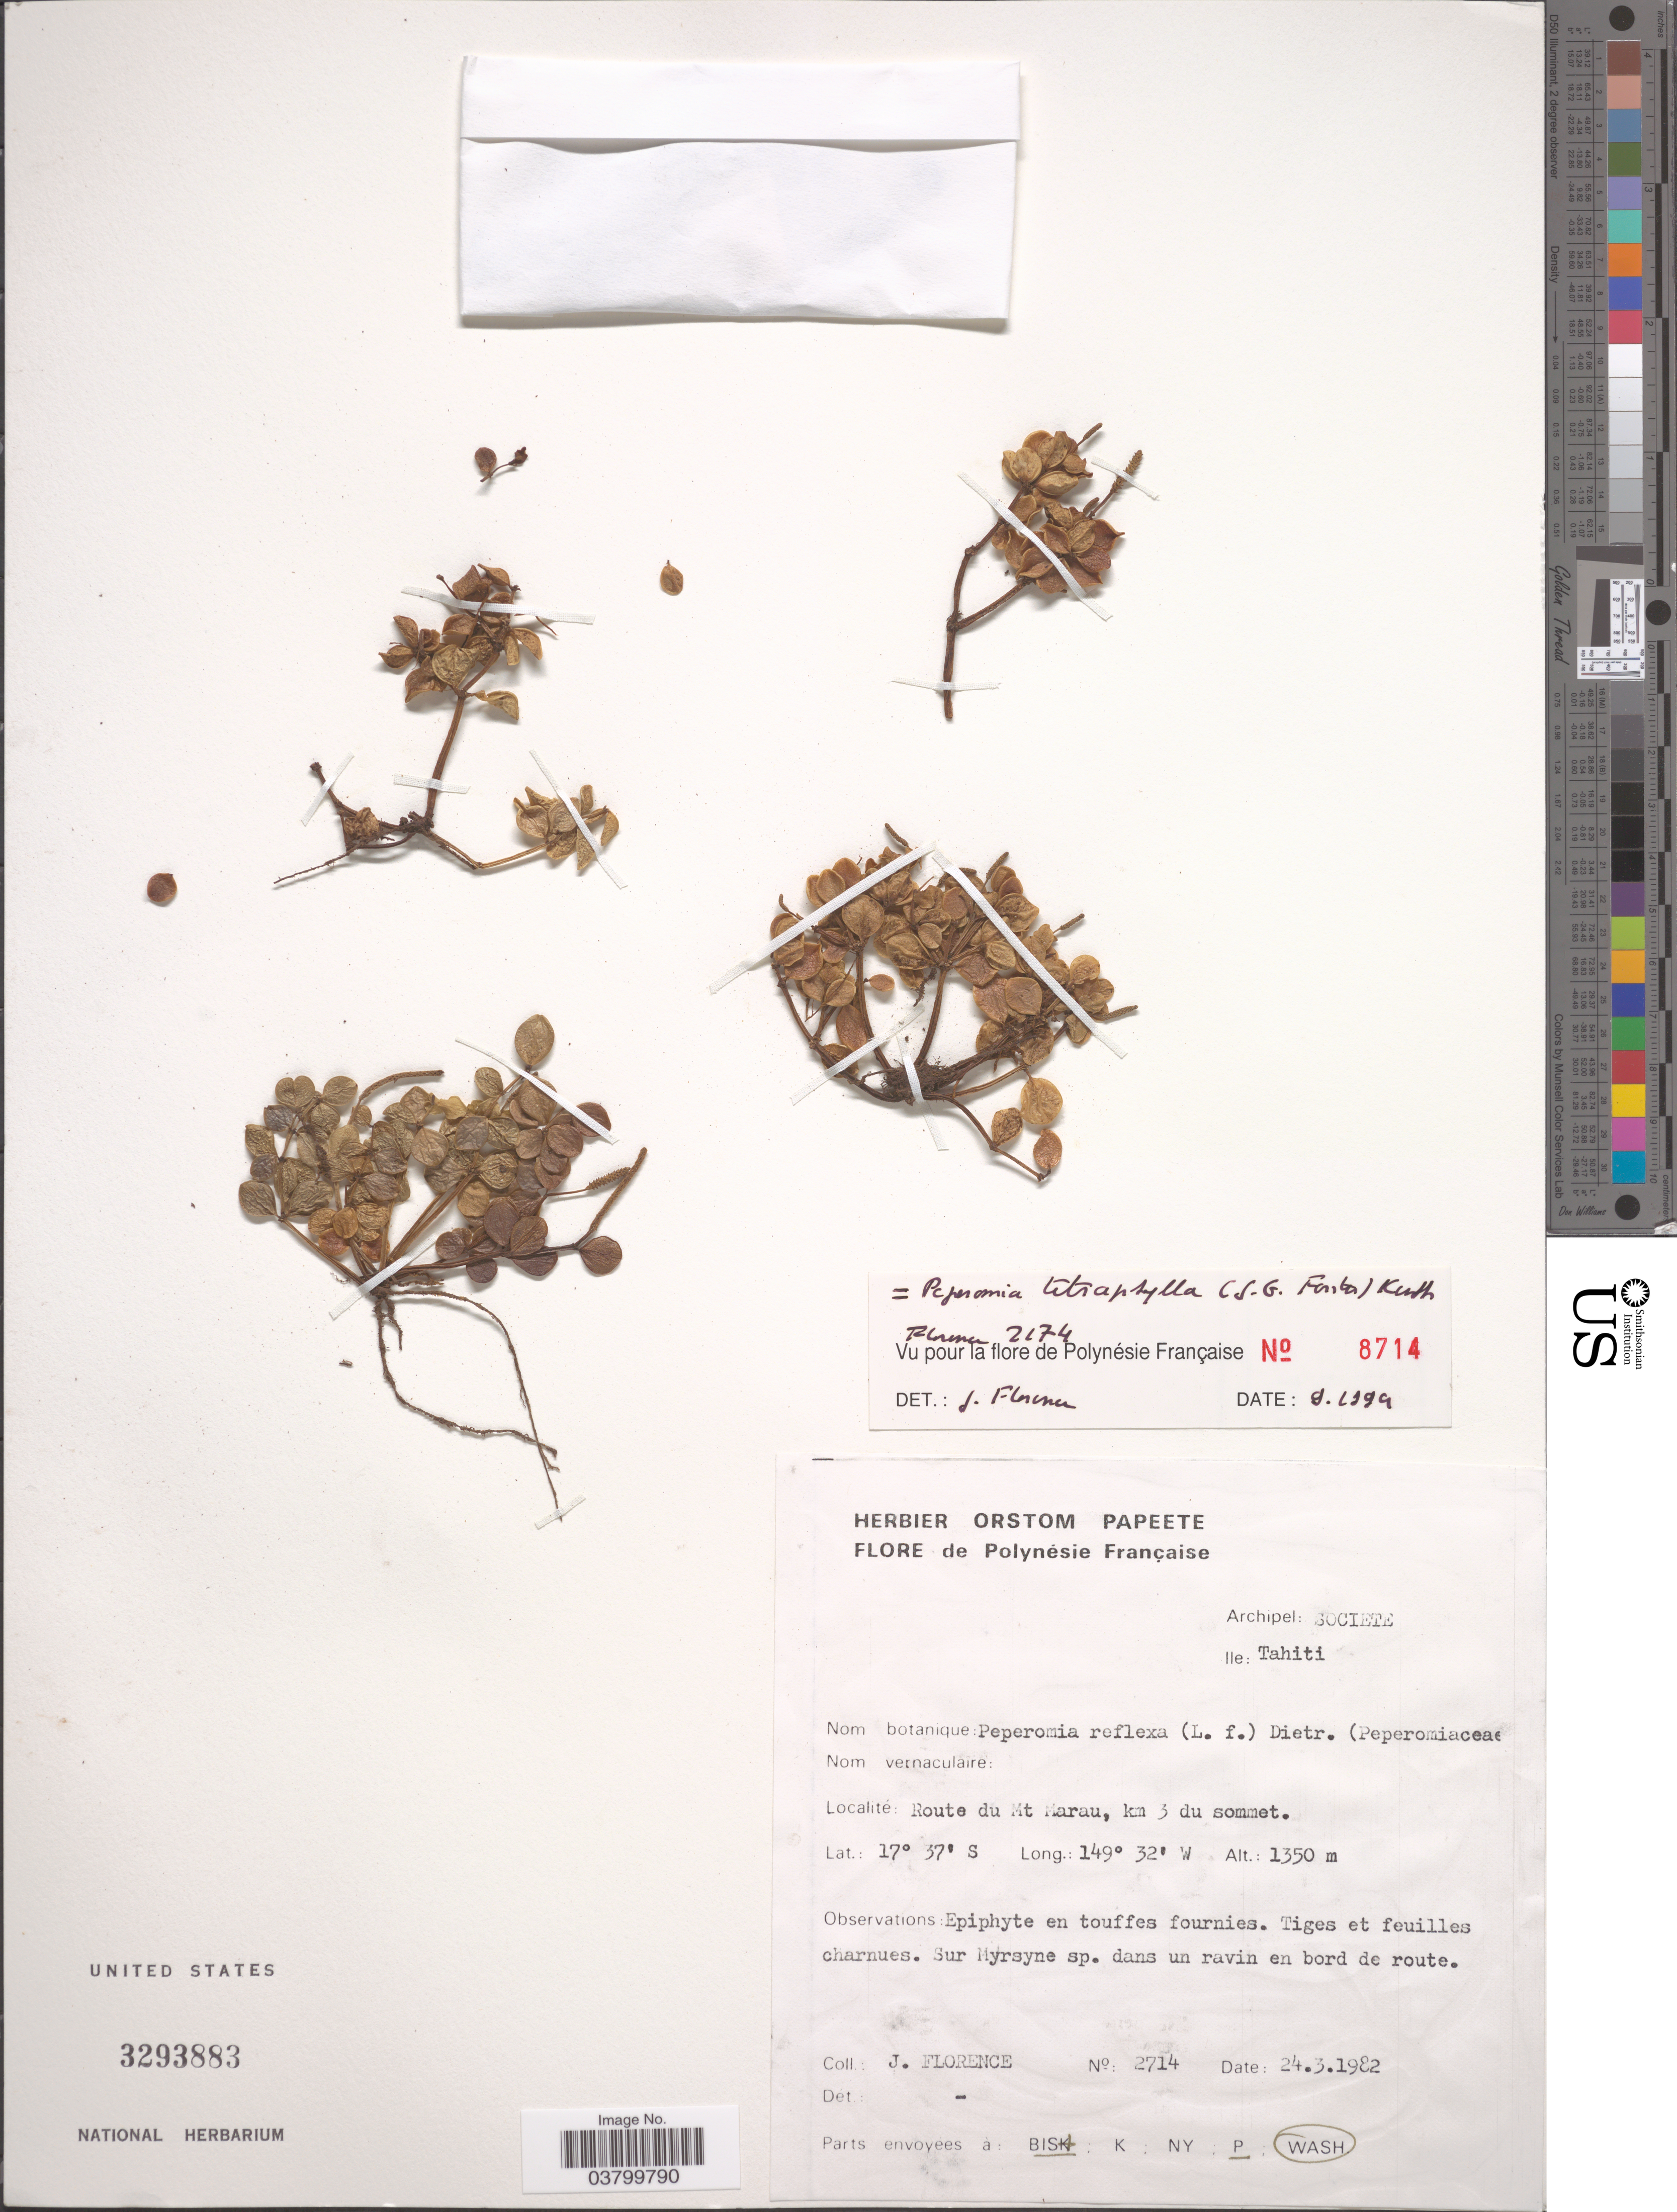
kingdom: Plantae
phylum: Tracheophyta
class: Magnoliopsida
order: Piperales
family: Piperaceae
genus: Peperomia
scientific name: Peperomia tetraphylla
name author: (G. Forst.) Hook. & Arn.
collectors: J. Florence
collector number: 2714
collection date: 1982-03-24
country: French Polynesia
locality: Archipel: Societe. Ile: Tahiti. Route du Mt Marau, km 3 du sommet.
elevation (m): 1350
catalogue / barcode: US 3293883